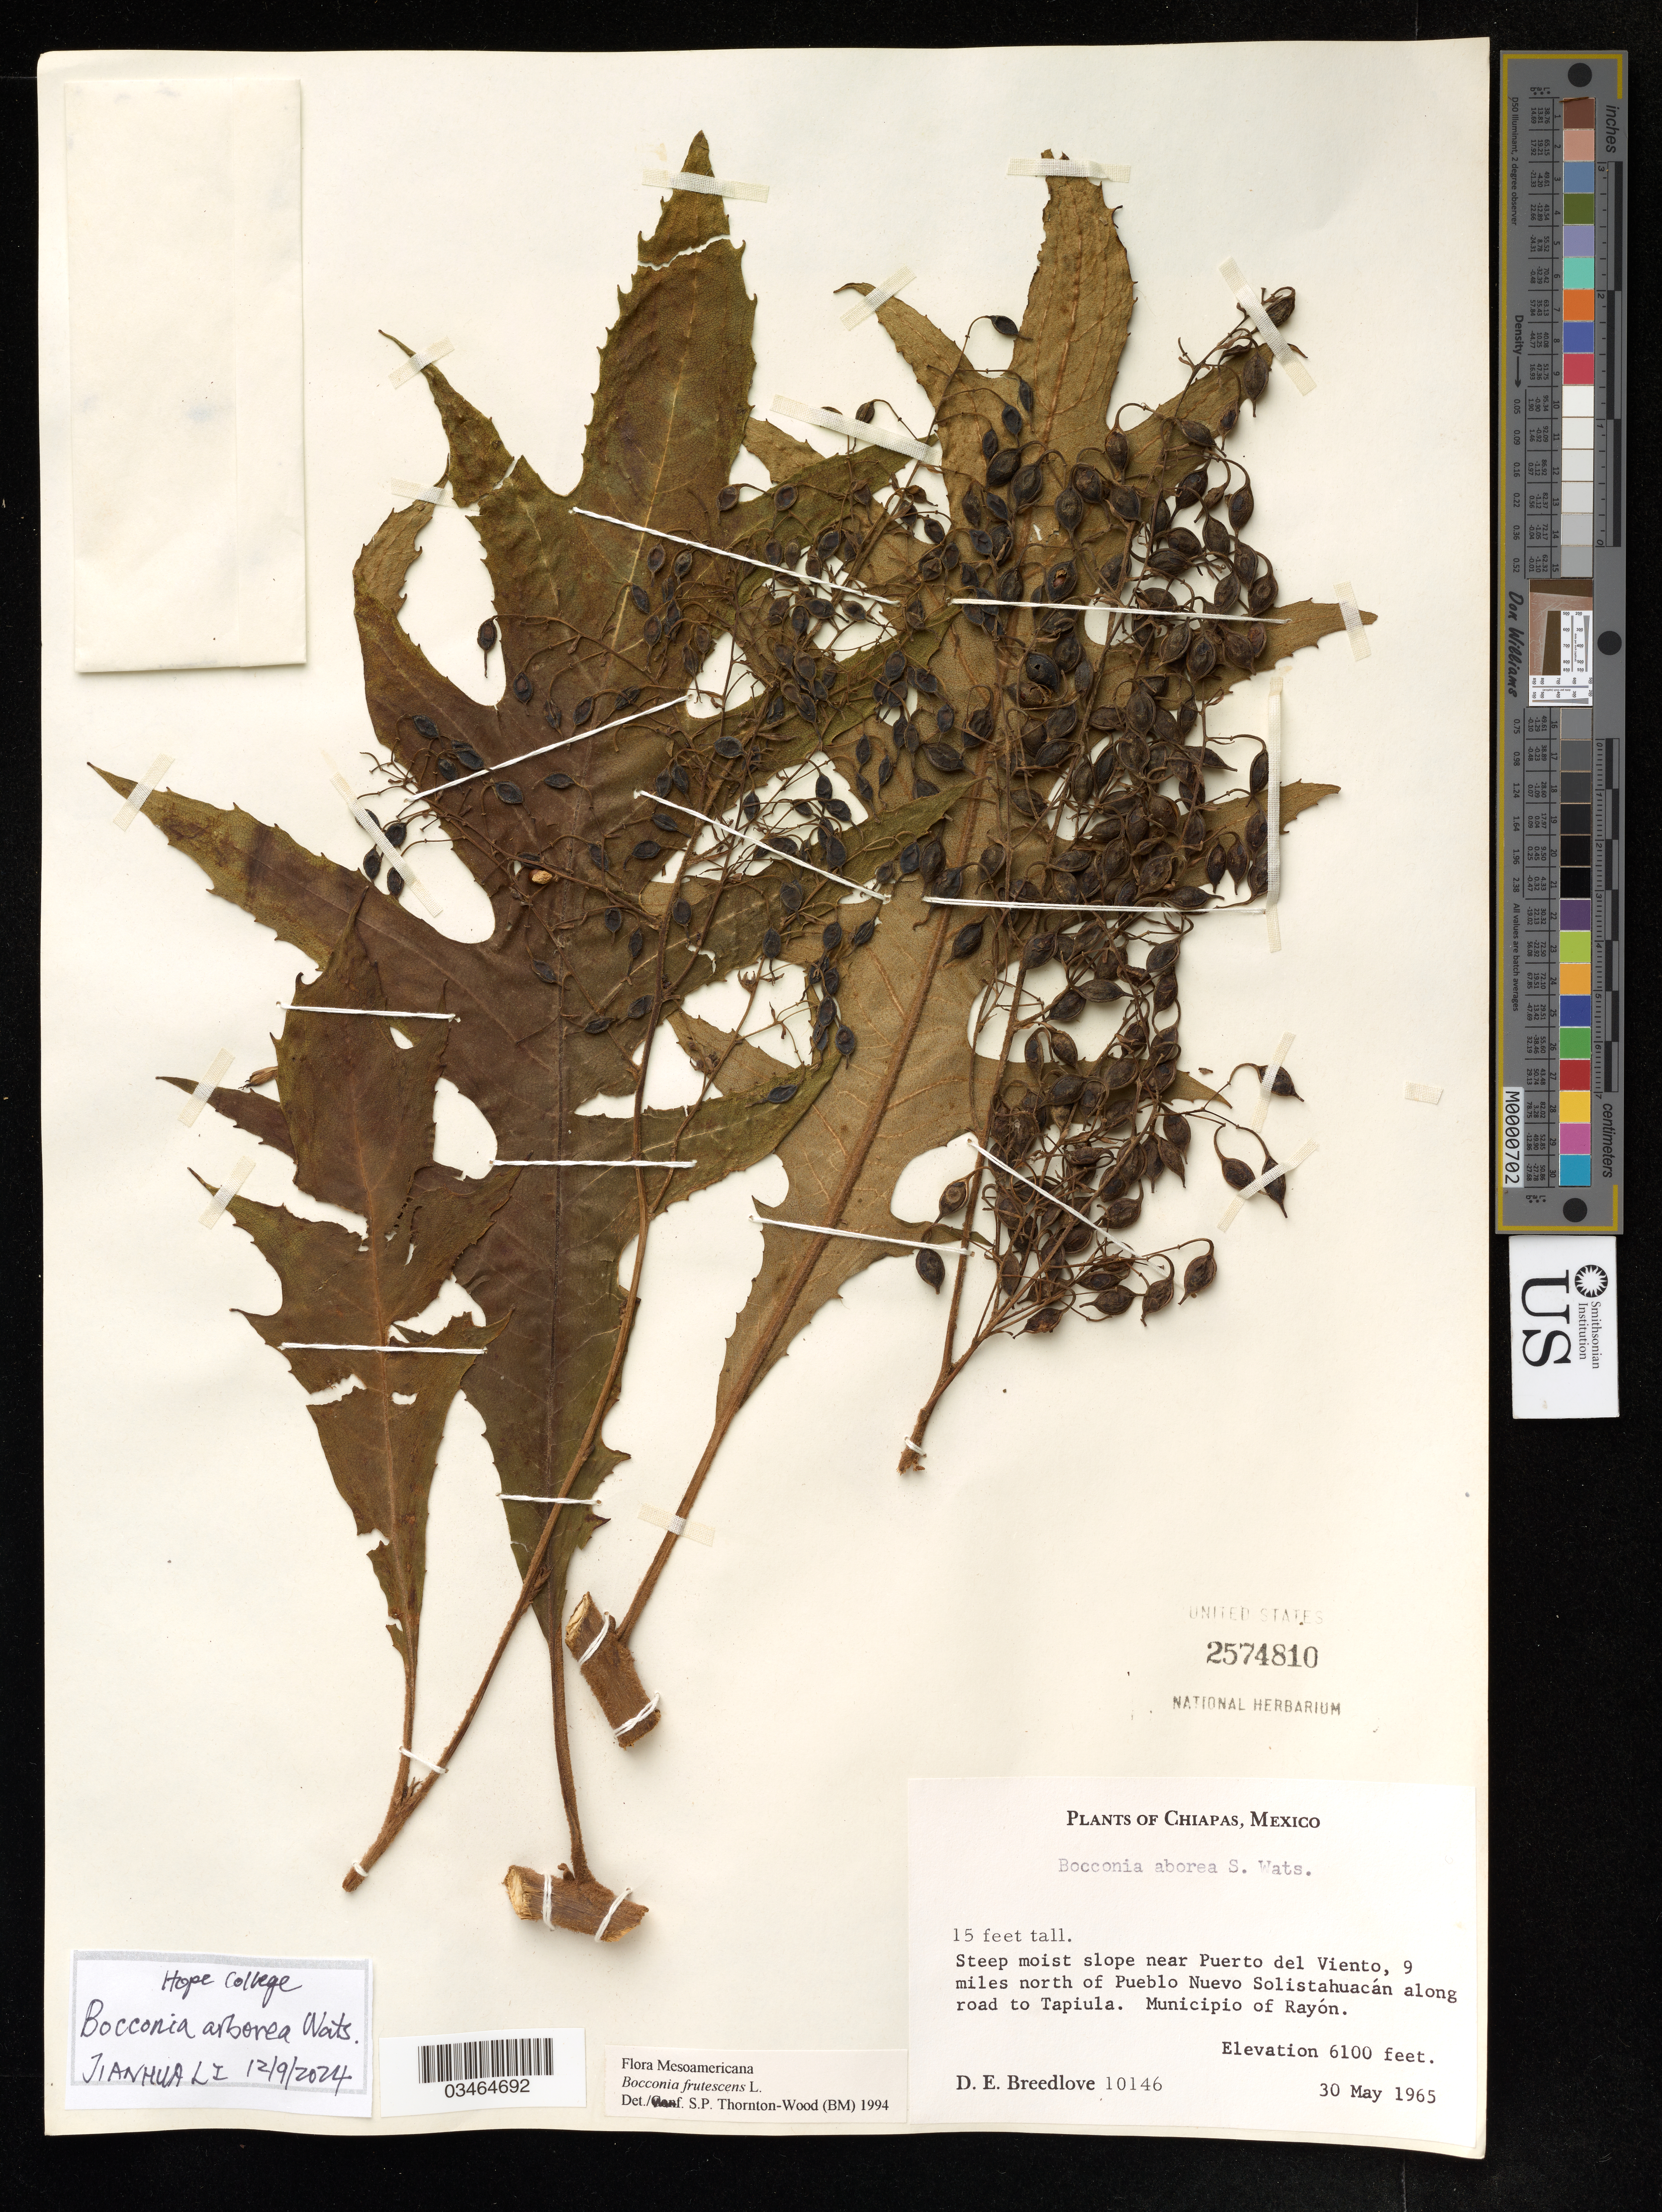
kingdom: Plantae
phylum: Tracheophyta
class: Magnoliopsida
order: Ranunculales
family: Papaveraceae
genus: Bocconia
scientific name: Bocconia arborea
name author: S. Watson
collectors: D. Breedlove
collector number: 10146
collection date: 1965-05-30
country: Mexico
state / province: Chiapas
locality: Near Puerto del Viento, 0 miles north of Pueblo Nuevo Solistahuacán along road to Tapiula. Municipio of Rayón.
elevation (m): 1859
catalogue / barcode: US 2574810